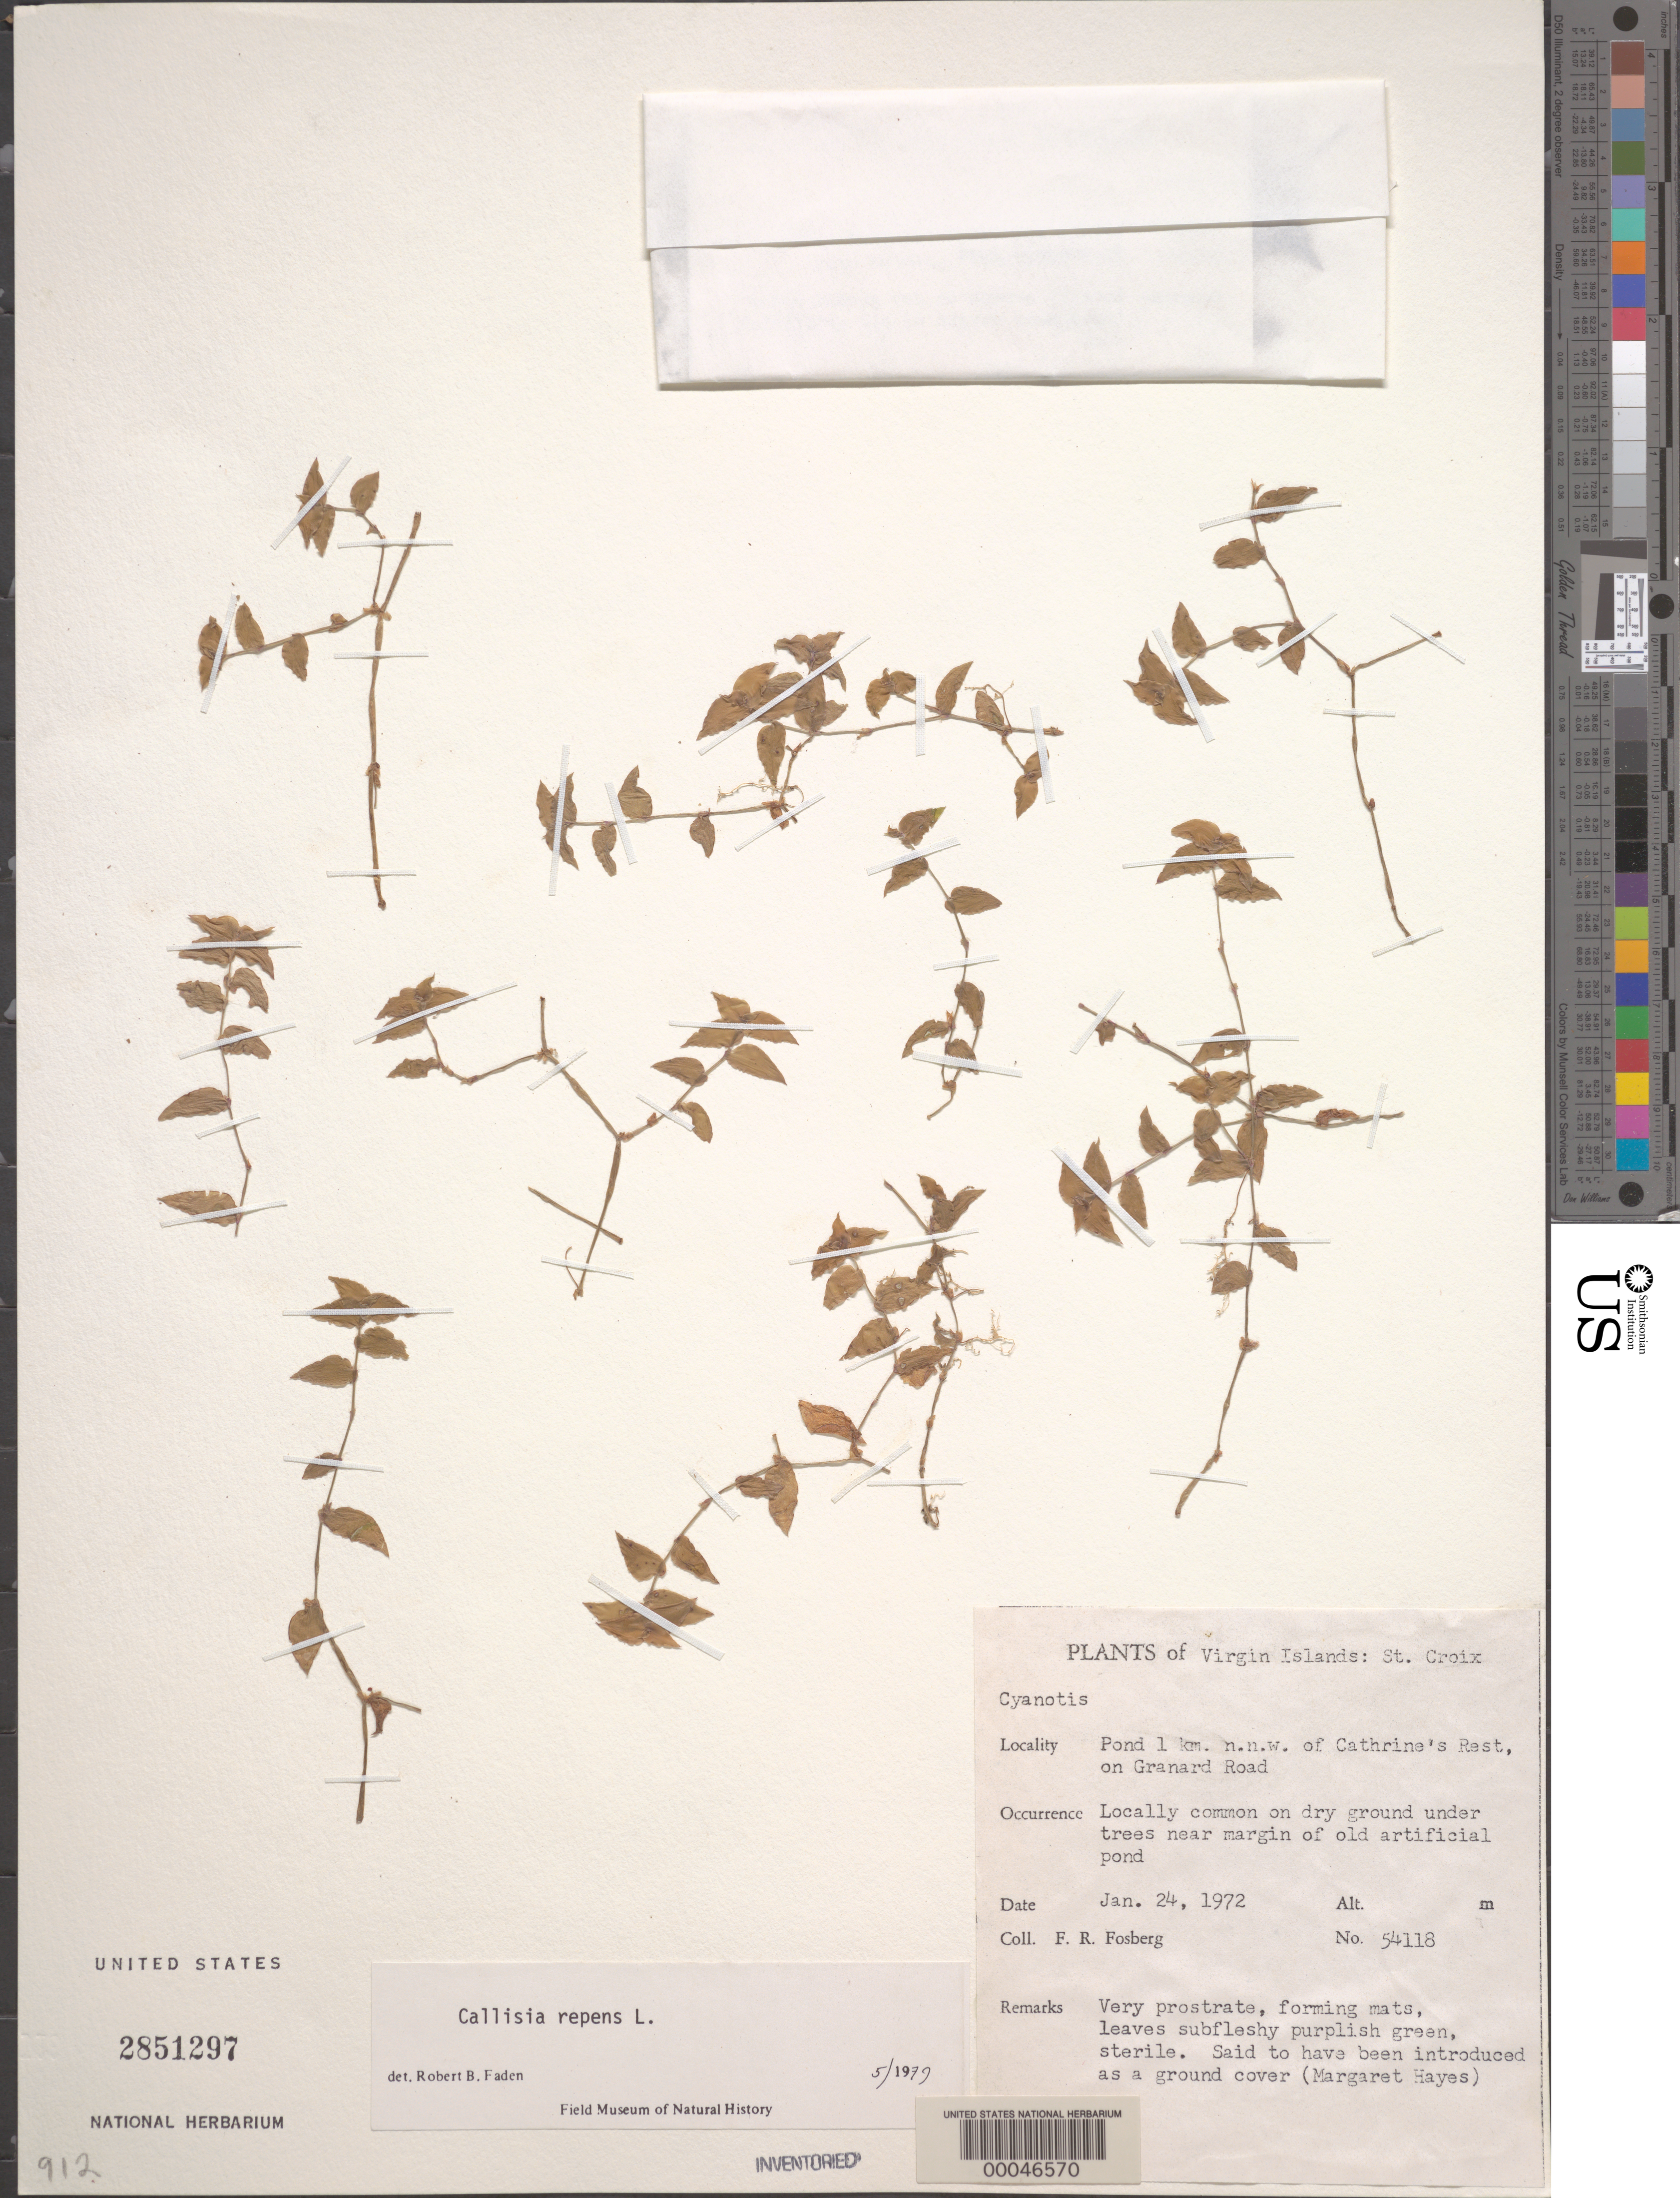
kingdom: Plantae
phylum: Tracheophyta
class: Liliopsida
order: Commelinales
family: Commelinaceae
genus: Callisia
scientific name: Callisia repens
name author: (Jacq.) L.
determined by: Faden, Robert B., (US), Smithsonian Institution - National Museum of Natural History (UNITED STATES)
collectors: F. R. Fosberg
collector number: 54118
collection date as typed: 24 Jan 1972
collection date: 1972-01-24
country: U.S. Virgin Islands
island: St. Croix Island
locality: Nnw of catherines rest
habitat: Dry ground under trees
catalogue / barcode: US 2851297